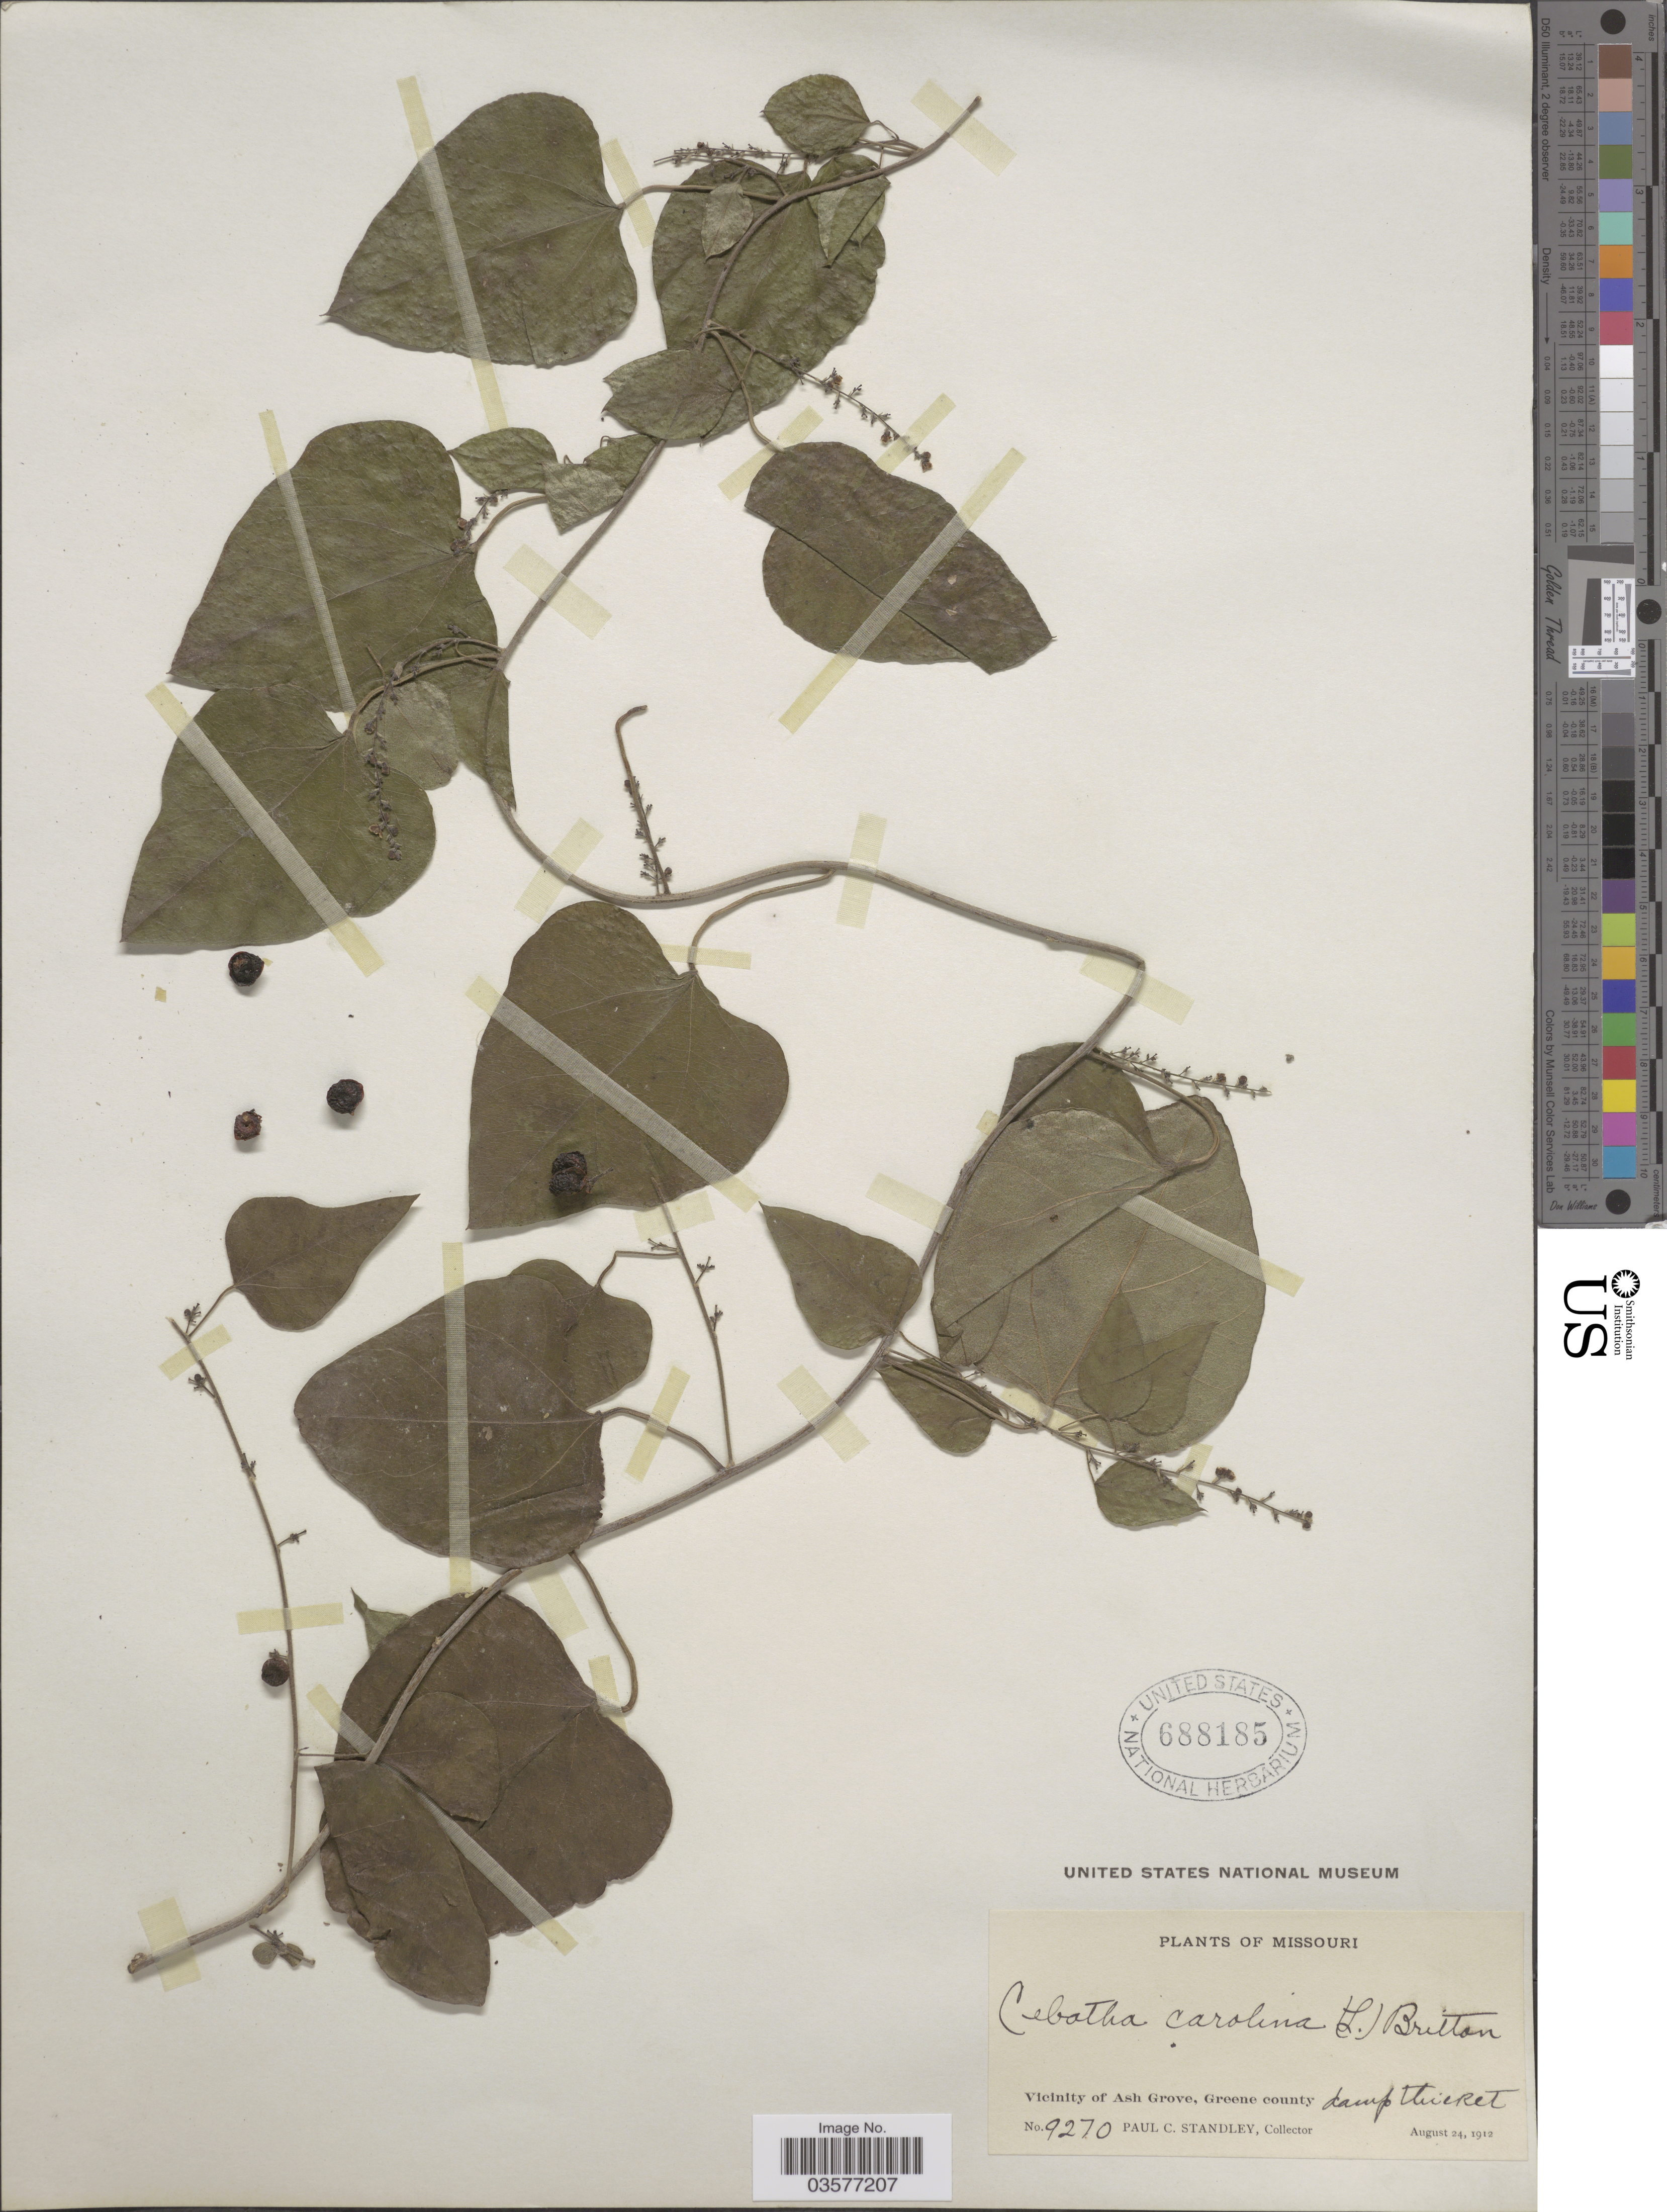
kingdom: Plantae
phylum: Tracheophyta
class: Magnoliopsida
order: Ranunculales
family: Menispermaceae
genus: Cocculus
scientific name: Cocculus carolinus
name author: (L.) DC.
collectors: P. C. Standley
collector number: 9270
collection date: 1912-08-24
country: United States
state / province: Missouri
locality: Vicinity of Ash Grove, Greene county.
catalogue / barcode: US 688185